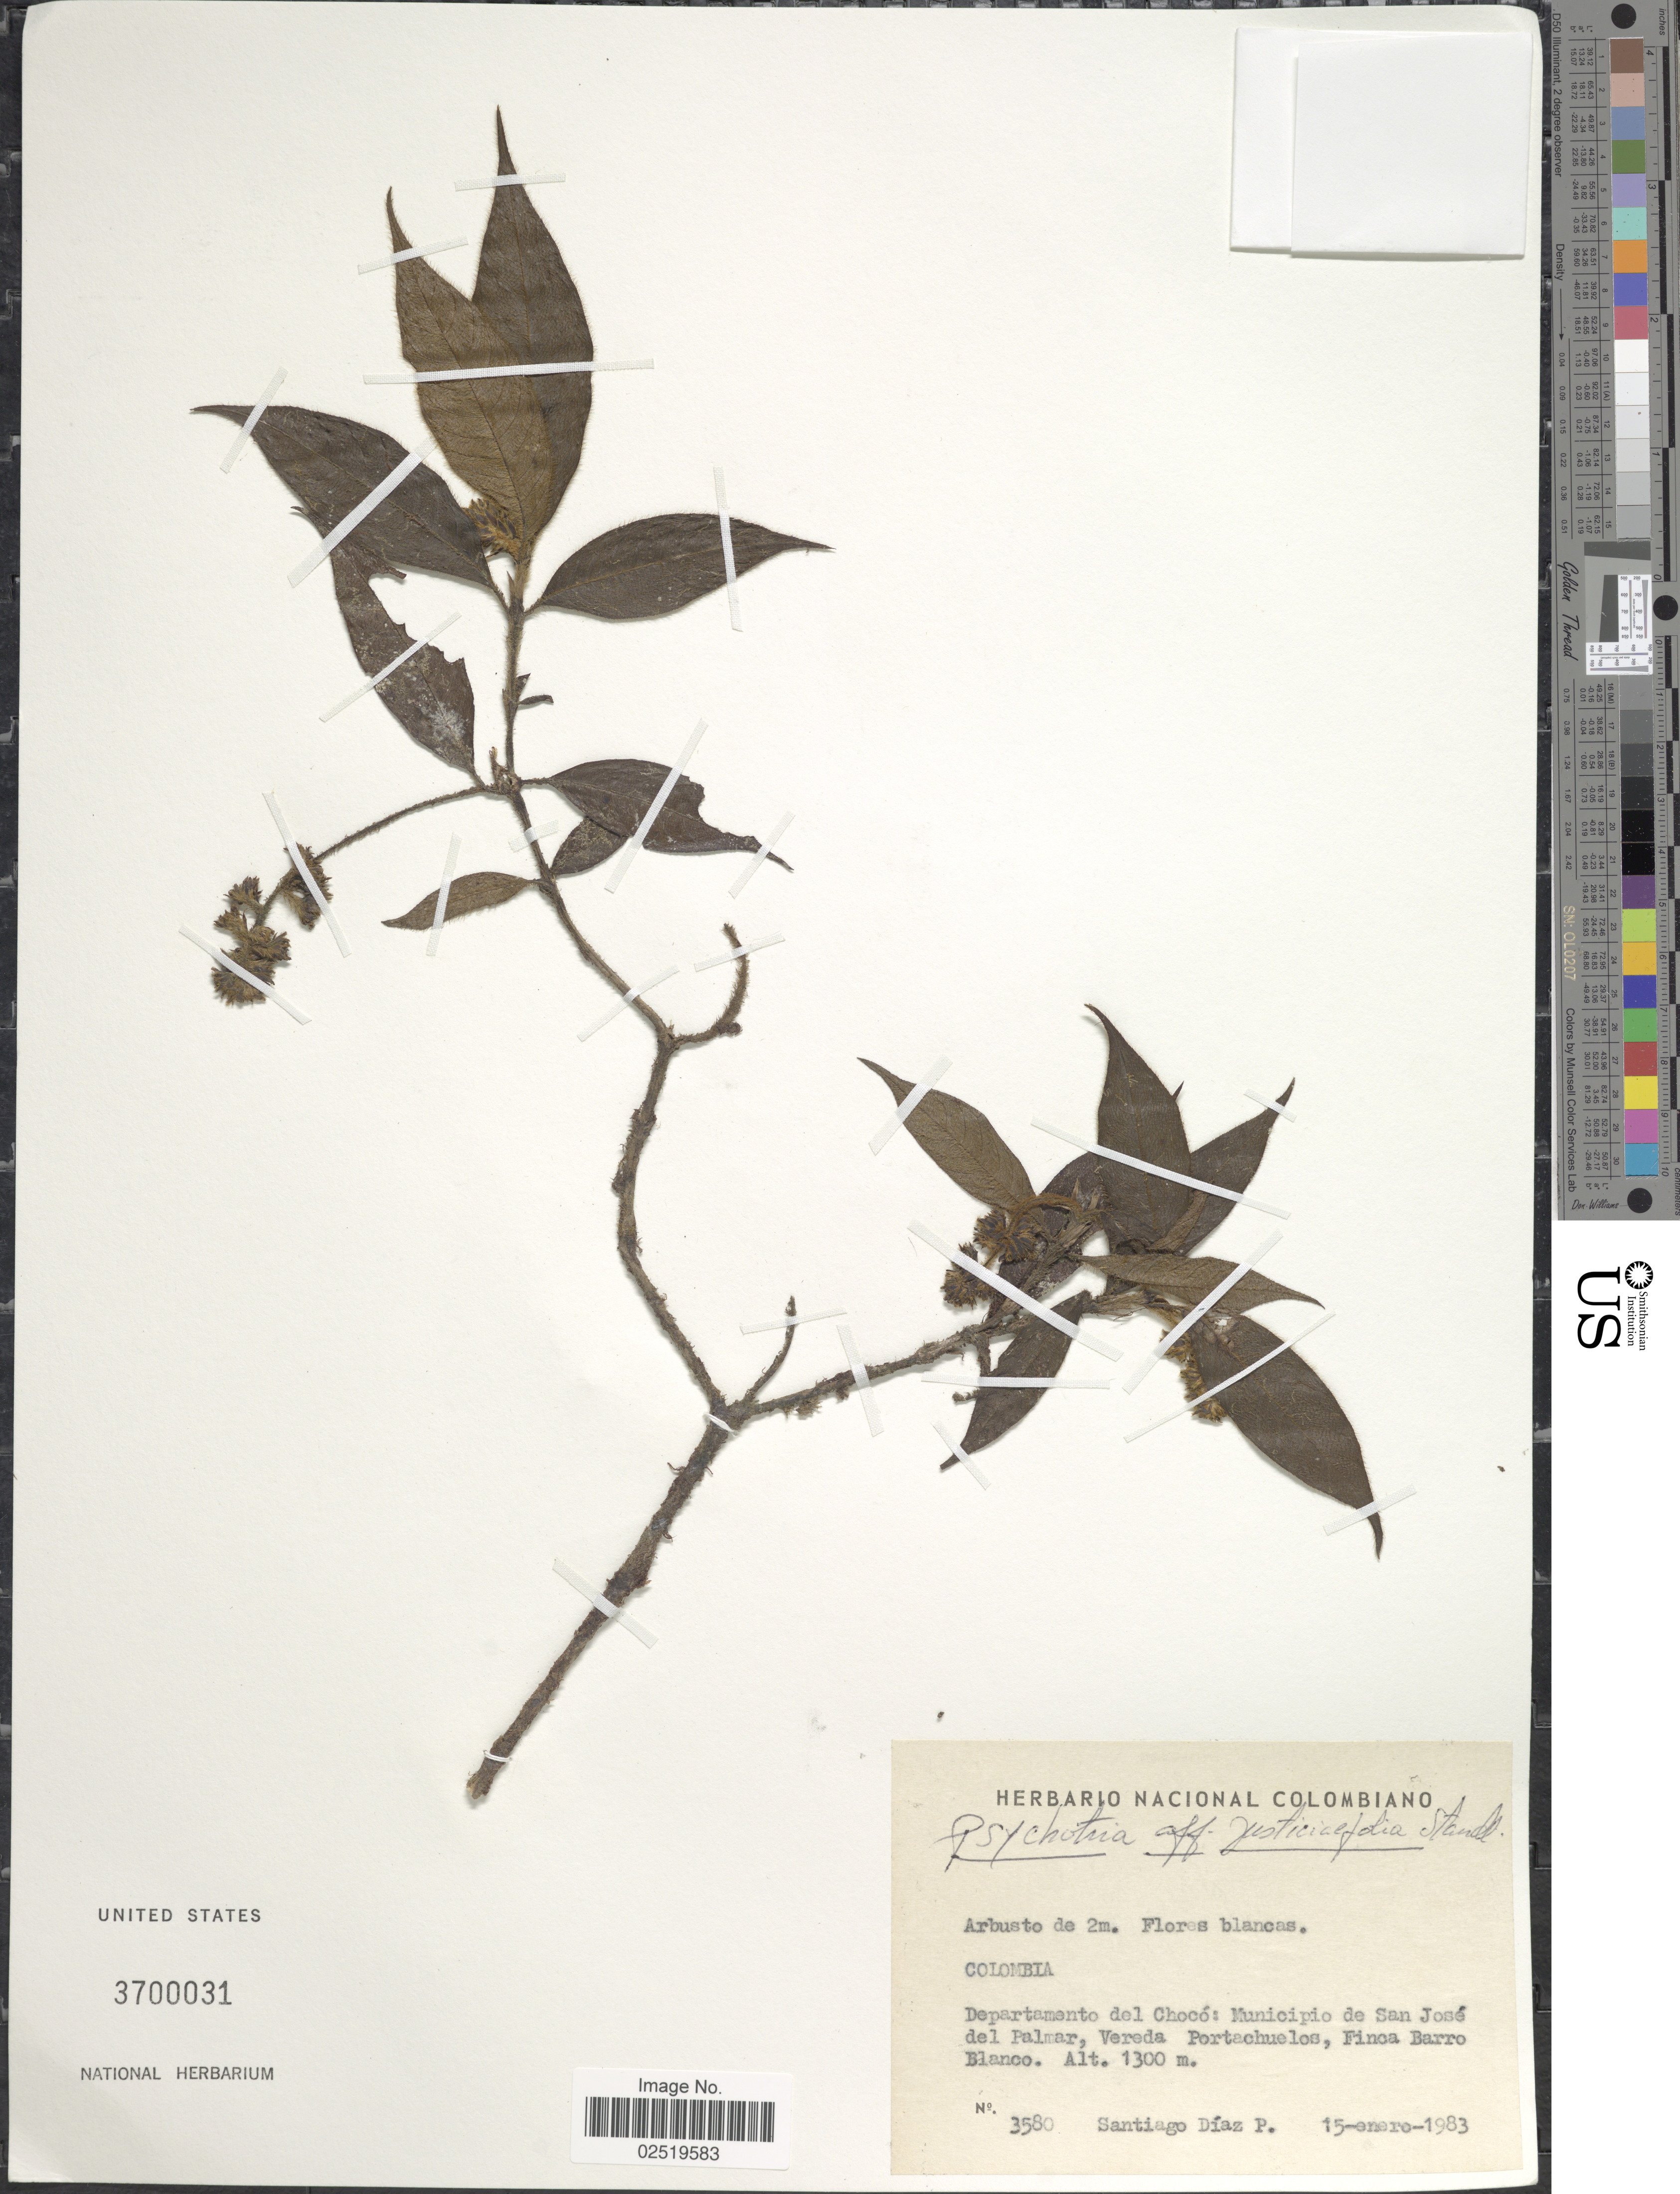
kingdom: Plantae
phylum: Tracheophyta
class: Magnoliopsida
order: Gentianales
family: Rubiaceae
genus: Psychotria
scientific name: Psychotria justiciaefolia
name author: Standl.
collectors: S. Díaz Píedrahíta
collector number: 3580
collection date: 1983-01-15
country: Colombia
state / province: Chocó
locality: Municipio de San Jose del Palmar, Vereda Portachuelos, Finca Barro Blanco.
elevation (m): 1300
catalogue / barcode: US 3700031